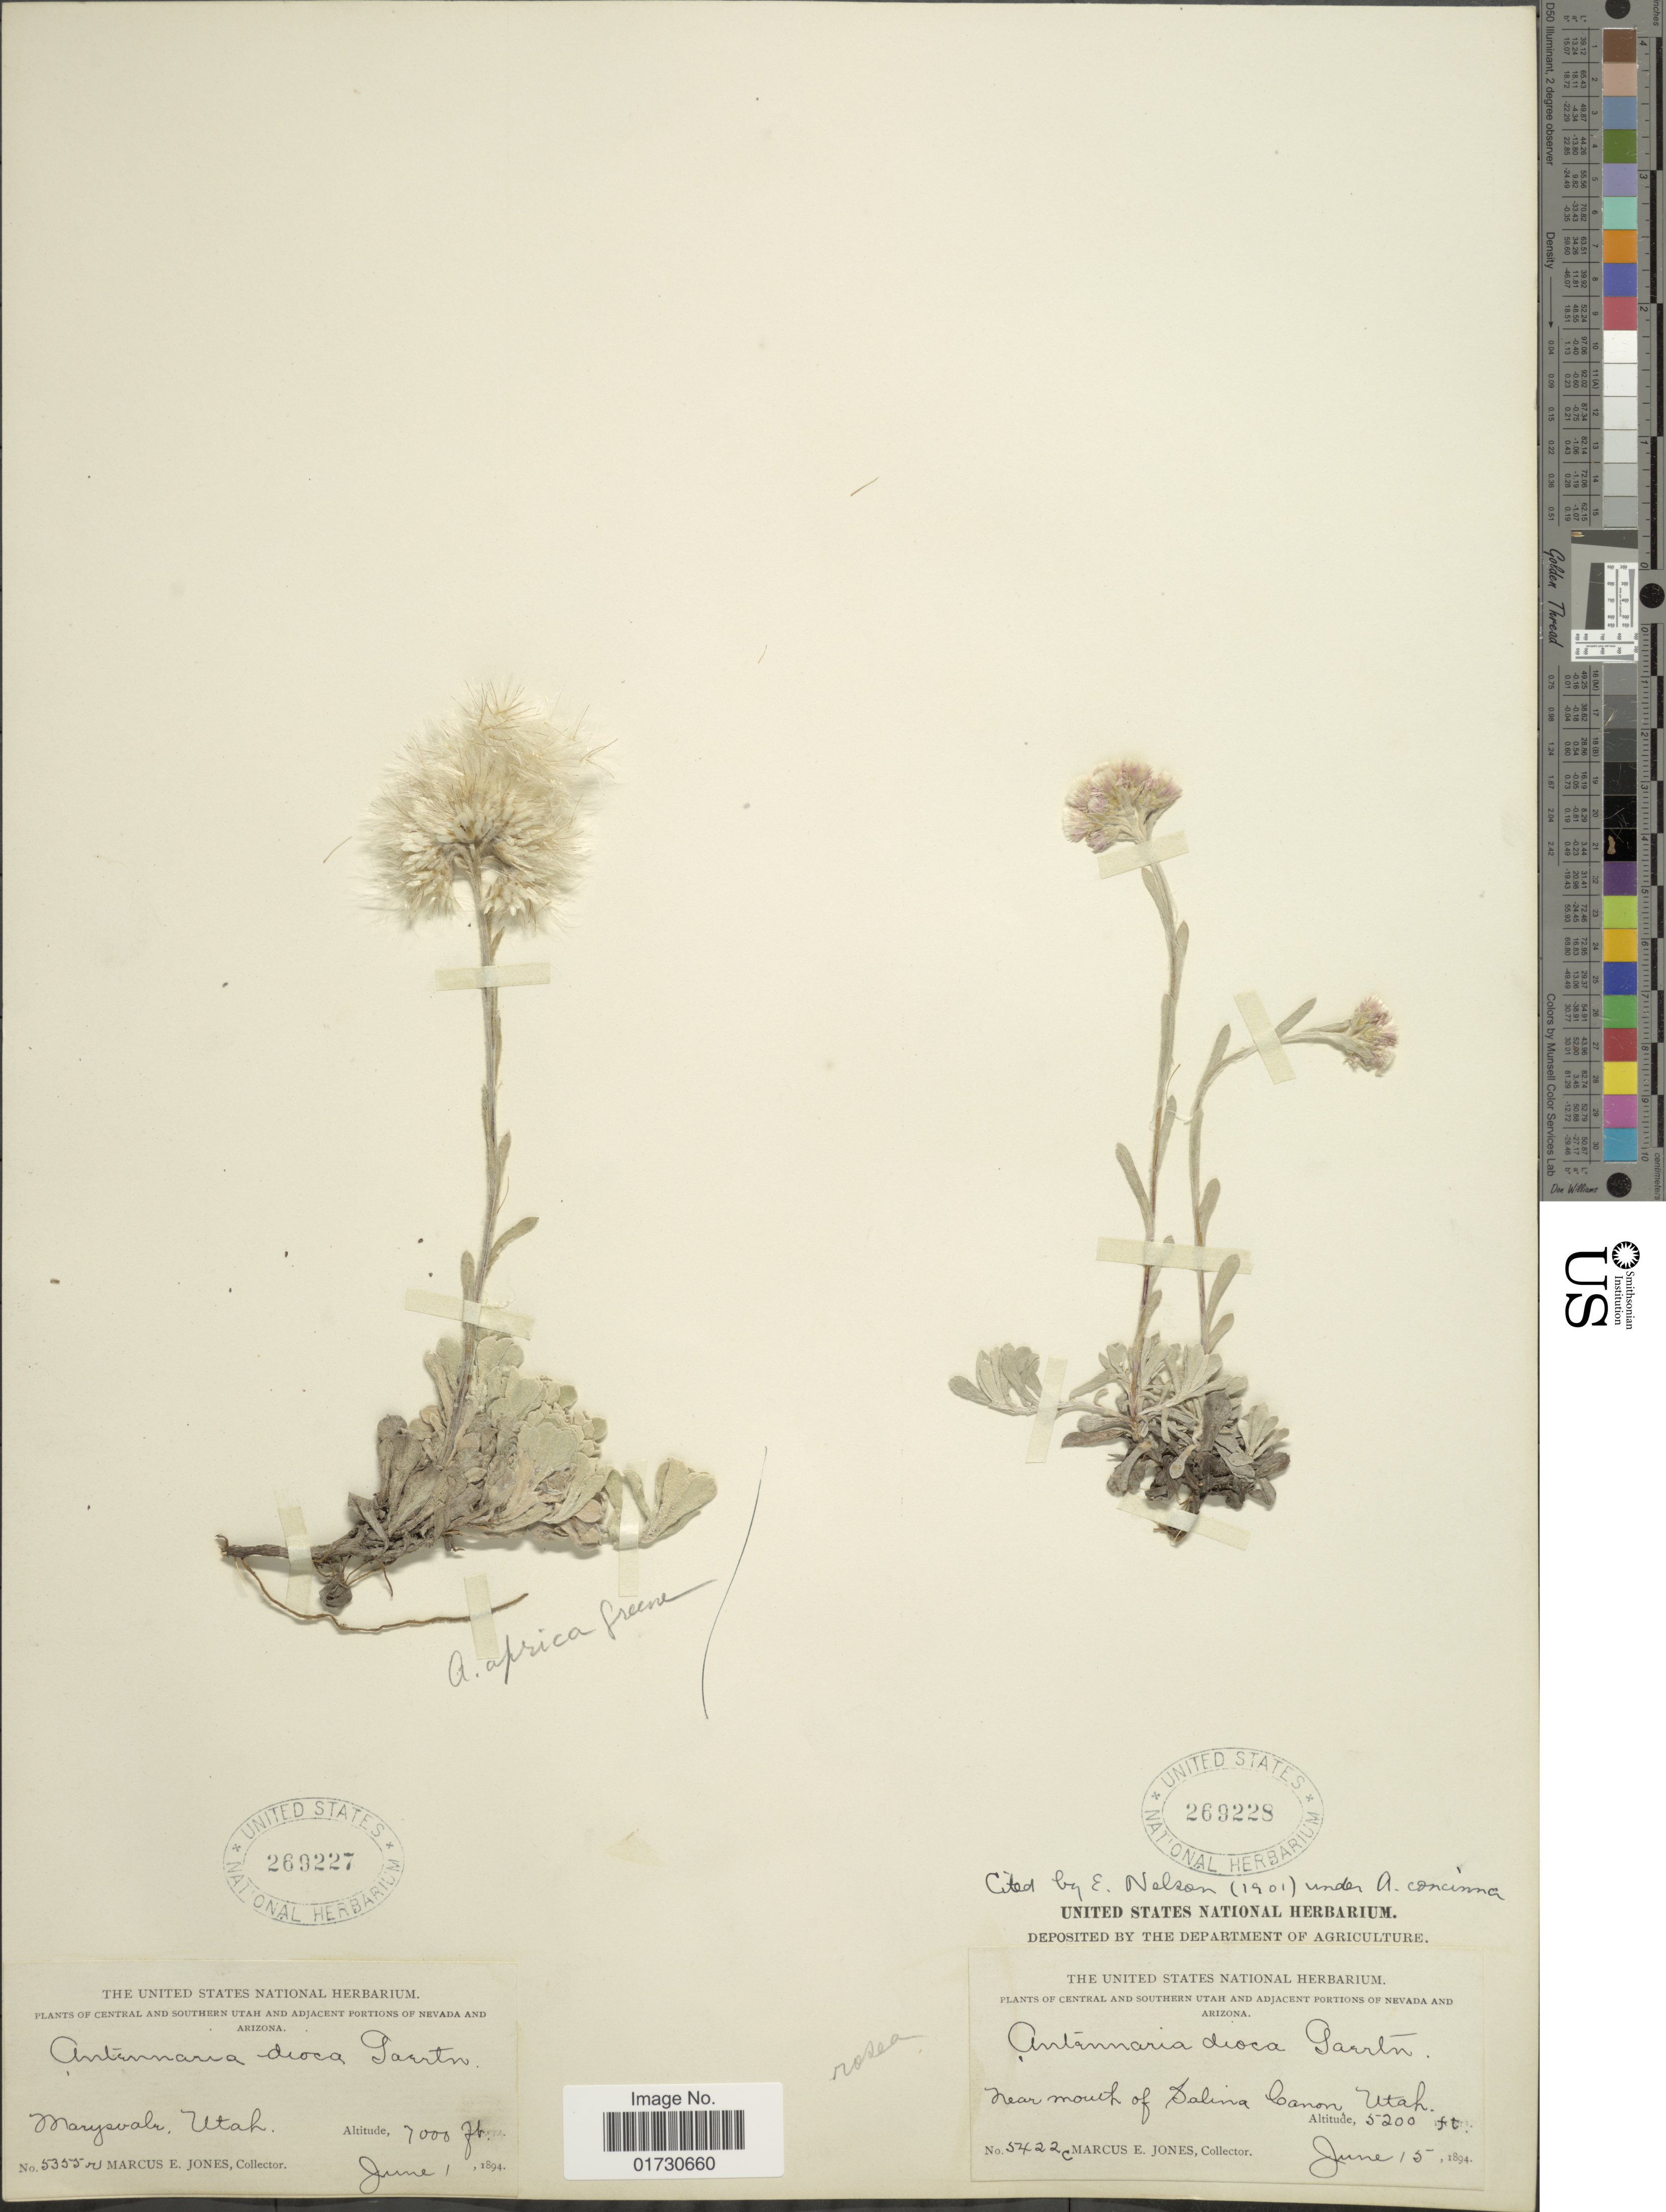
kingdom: Plantae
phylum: Tracheophyta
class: Magnoliopsida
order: Asterales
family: Asteraceae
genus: Antennaria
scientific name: Antennaria concinna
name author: E.E. Nelson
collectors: M. E. Jones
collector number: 5355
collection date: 1894-06-01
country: United States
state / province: Utah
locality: Marysvale, Utah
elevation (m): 2134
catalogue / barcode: US 269227